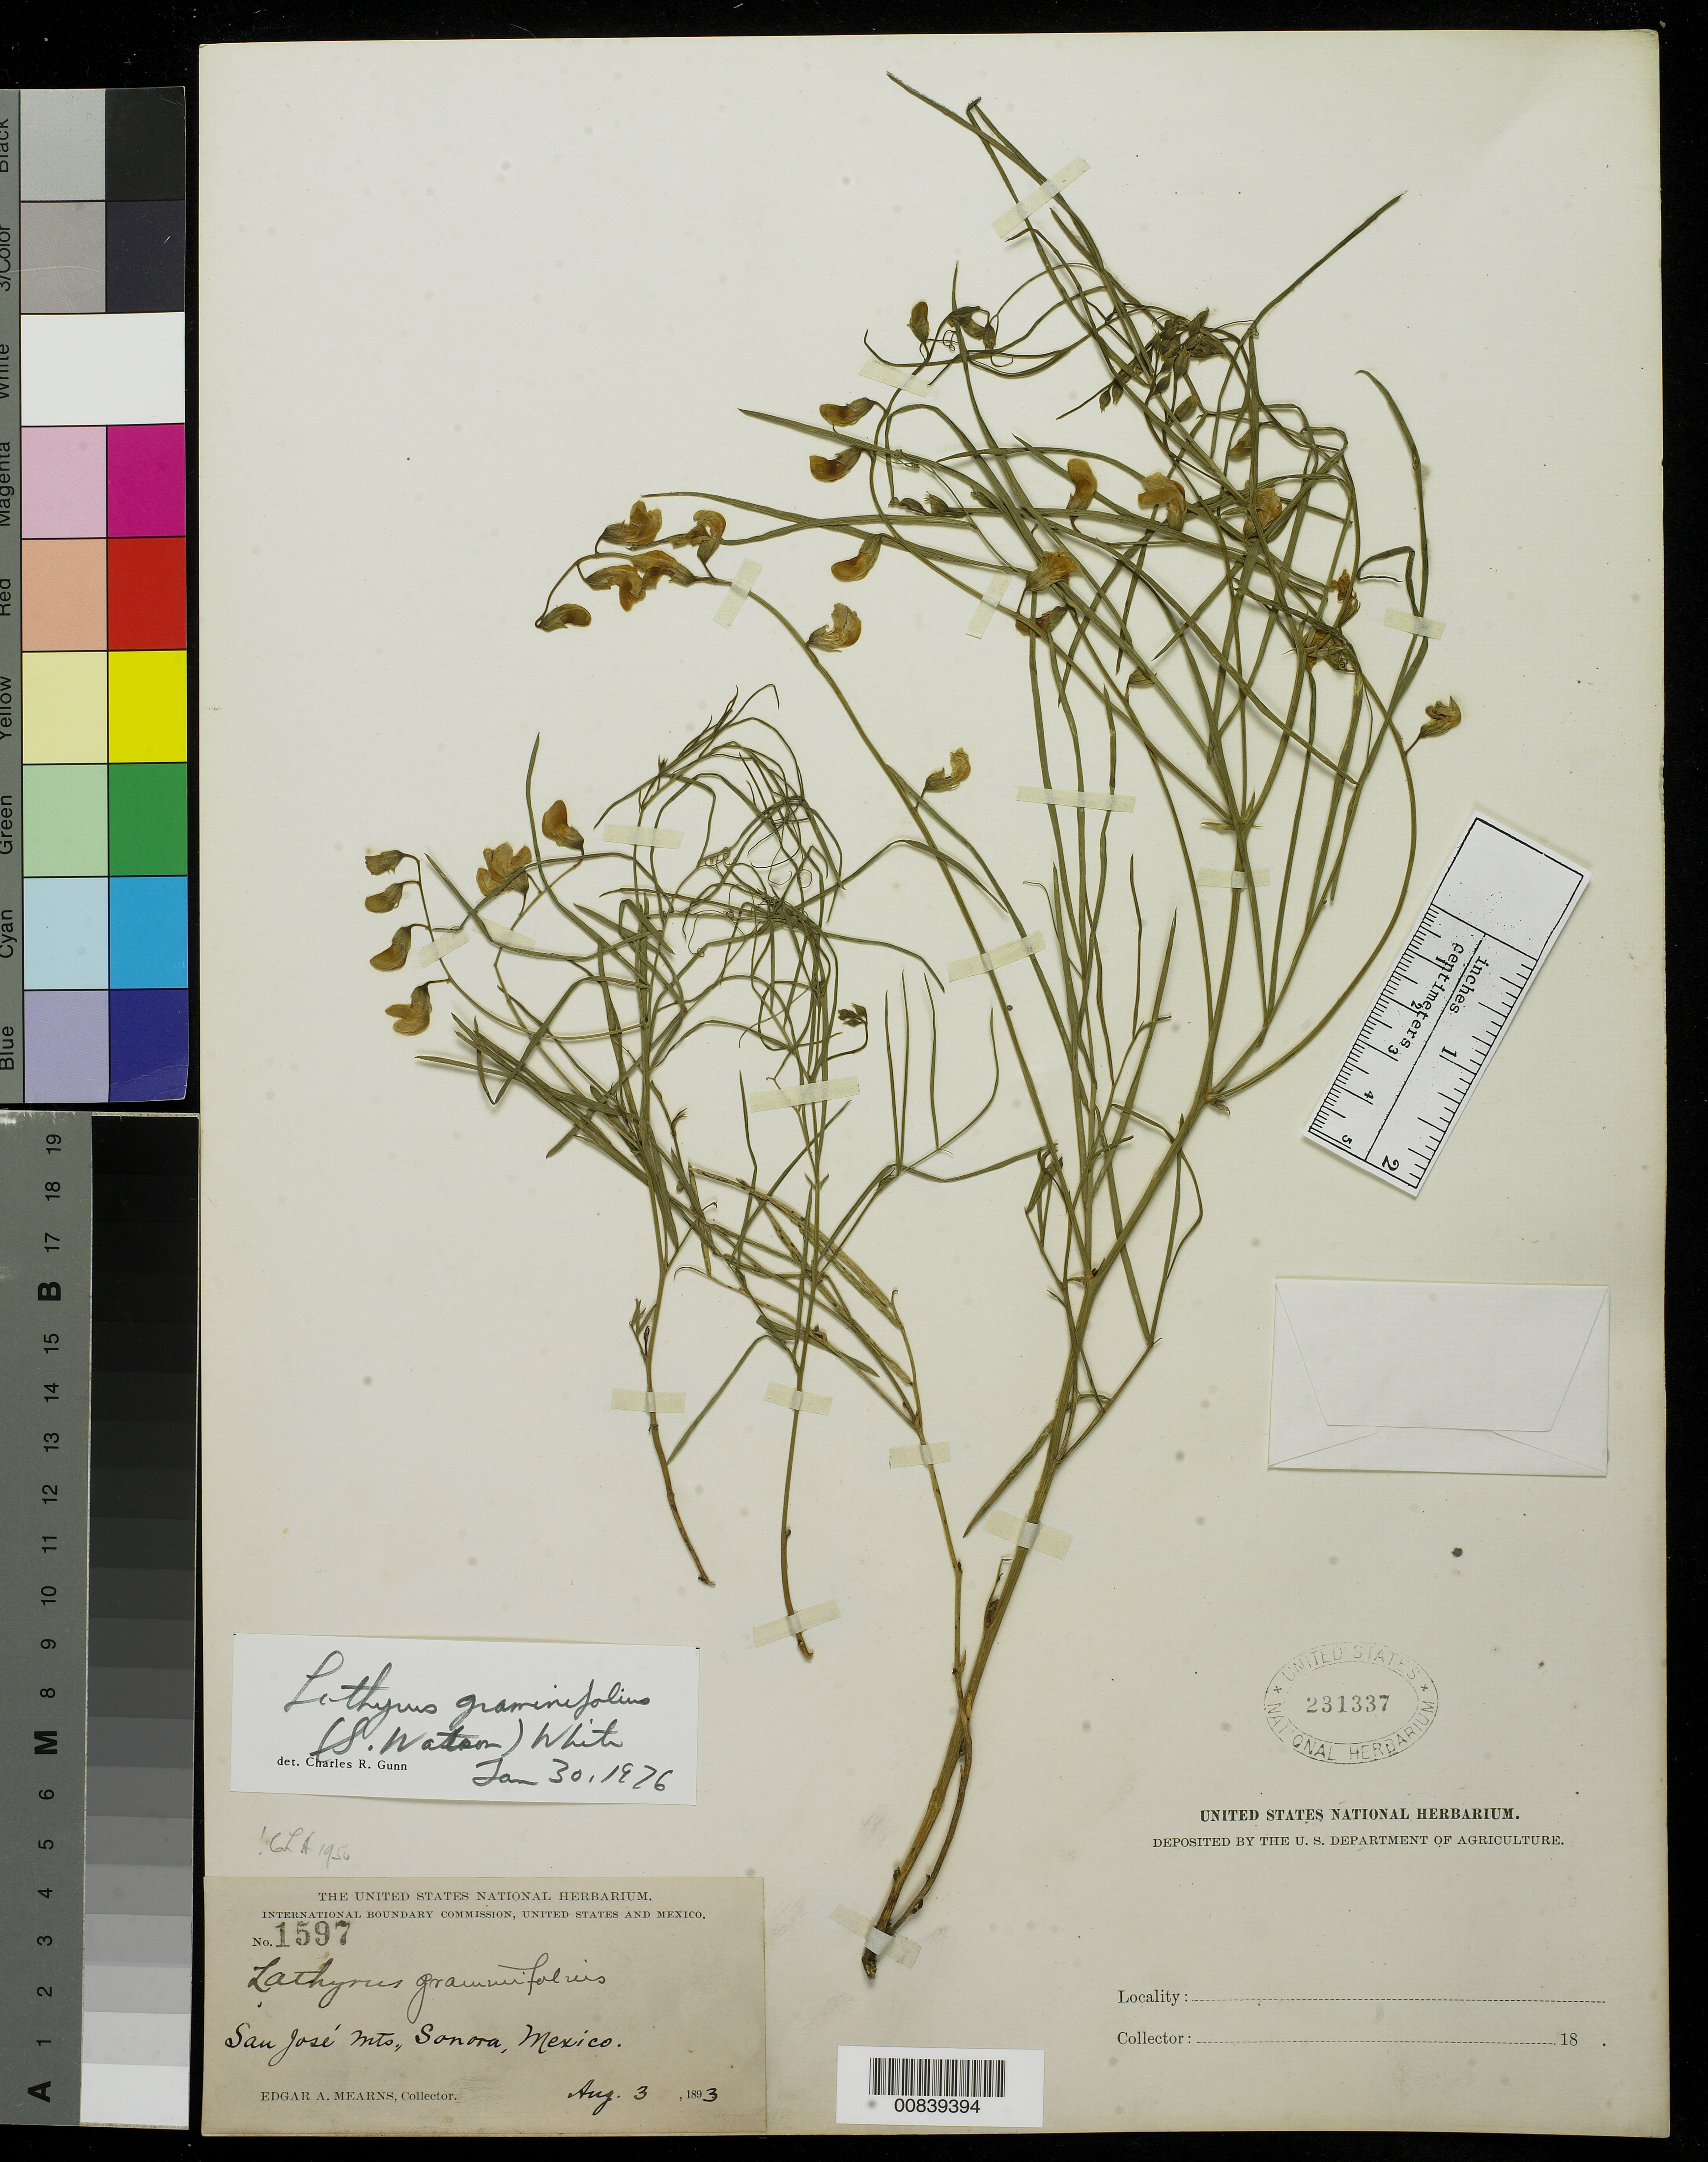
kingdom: Plantae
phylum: Tracheophyta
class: Magnoliopsida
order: Fabales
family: Fabaceae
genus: Lathyrus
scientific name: Lathyrus graminifolius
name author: (S. Watson) T.G. White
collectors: E. A. Mearns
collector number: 1597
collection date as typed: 03 Aug 1893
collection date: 1893-08-03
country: Mexico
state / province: Sonora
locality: San José Mts., Sonora.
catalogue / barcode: US 231337